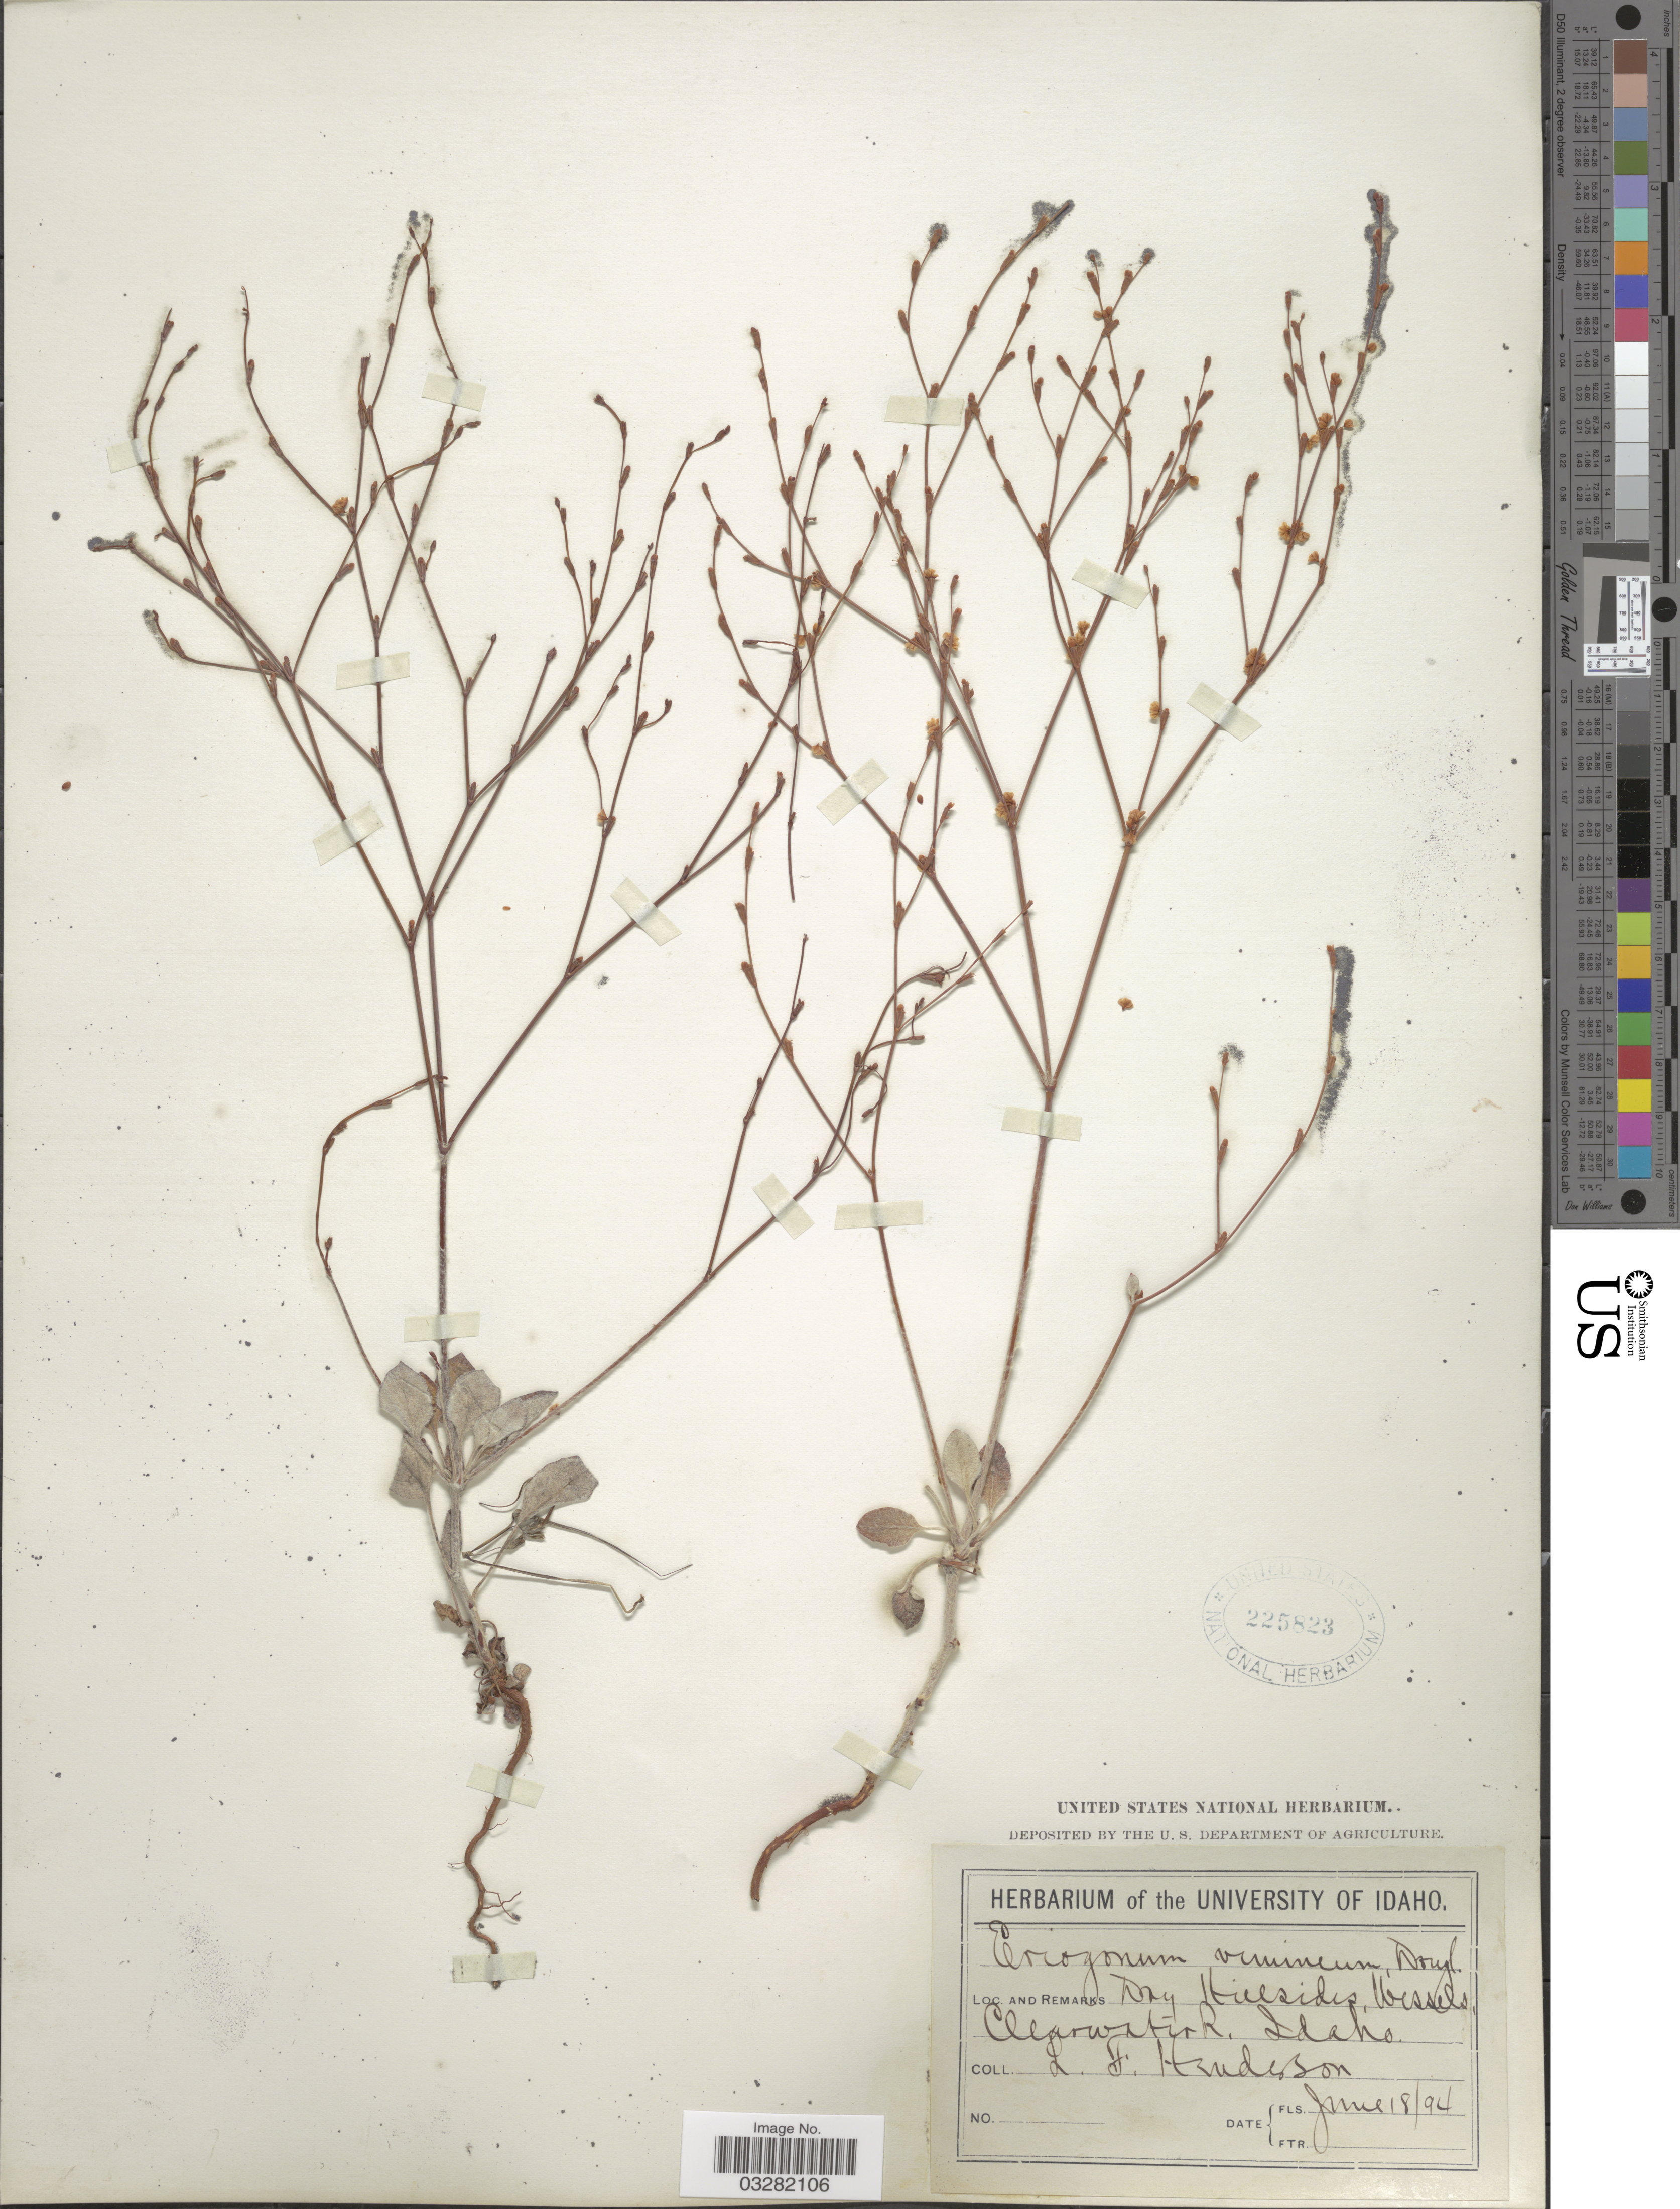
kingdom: Plantae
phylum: Tracheophyta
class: Magnoliopsida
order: Caryophyllales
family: Polygonaceae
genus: Eriogonum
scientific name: Eriogonum vimineum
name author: Douglas ex Benth.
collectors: L. Henderson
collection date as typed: Transcribed d/m/y: 18/6/94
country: United States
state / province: Idaho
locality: Dry hillsides, Wessels, Clearwater.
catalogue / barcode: US 225823